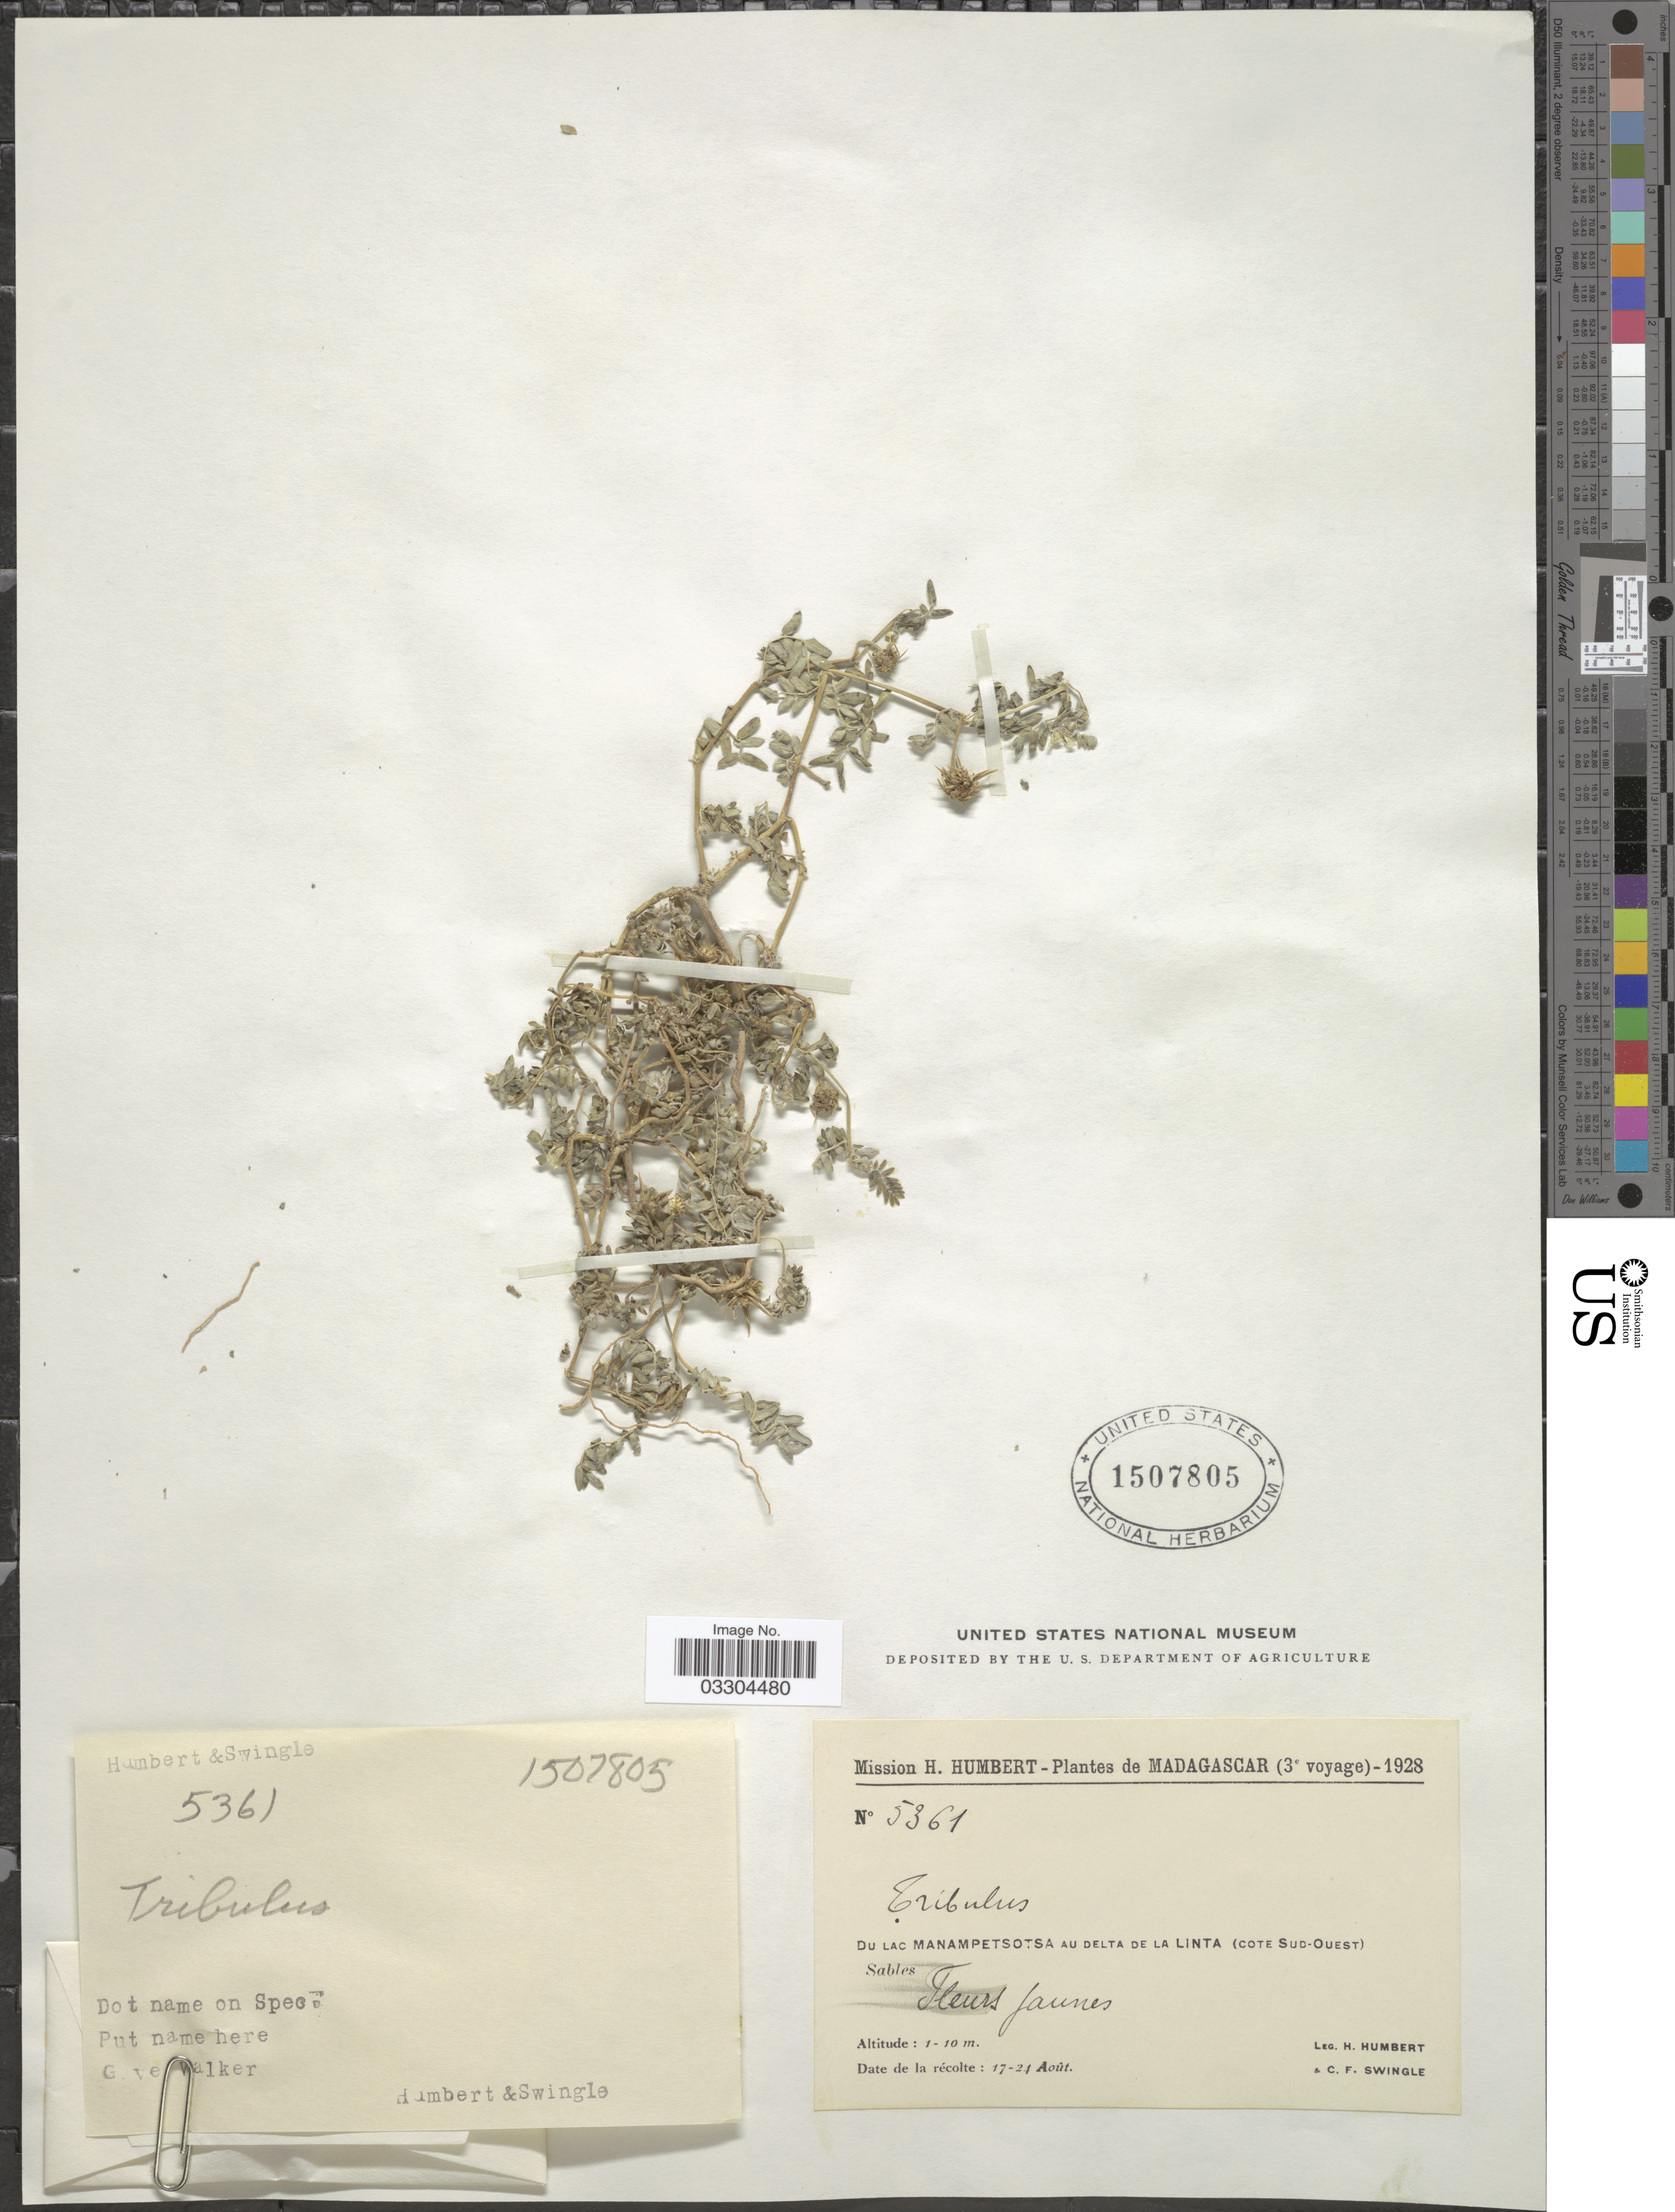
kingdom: Plantae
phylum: Tracheophyta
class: Magnoliopsida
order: Zygophyllales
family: Zygophyllaceae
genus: Tribulus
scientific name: Tribulus sp.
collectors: H. Humbert & C. Swingle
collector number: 5361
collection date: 1928-08-17/1928-08-24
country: Madagascar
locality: Du Lac Manampetsotsa au Delta de La Linta (cote Sud-Ouest).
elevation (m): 1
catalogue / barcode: US 1507805